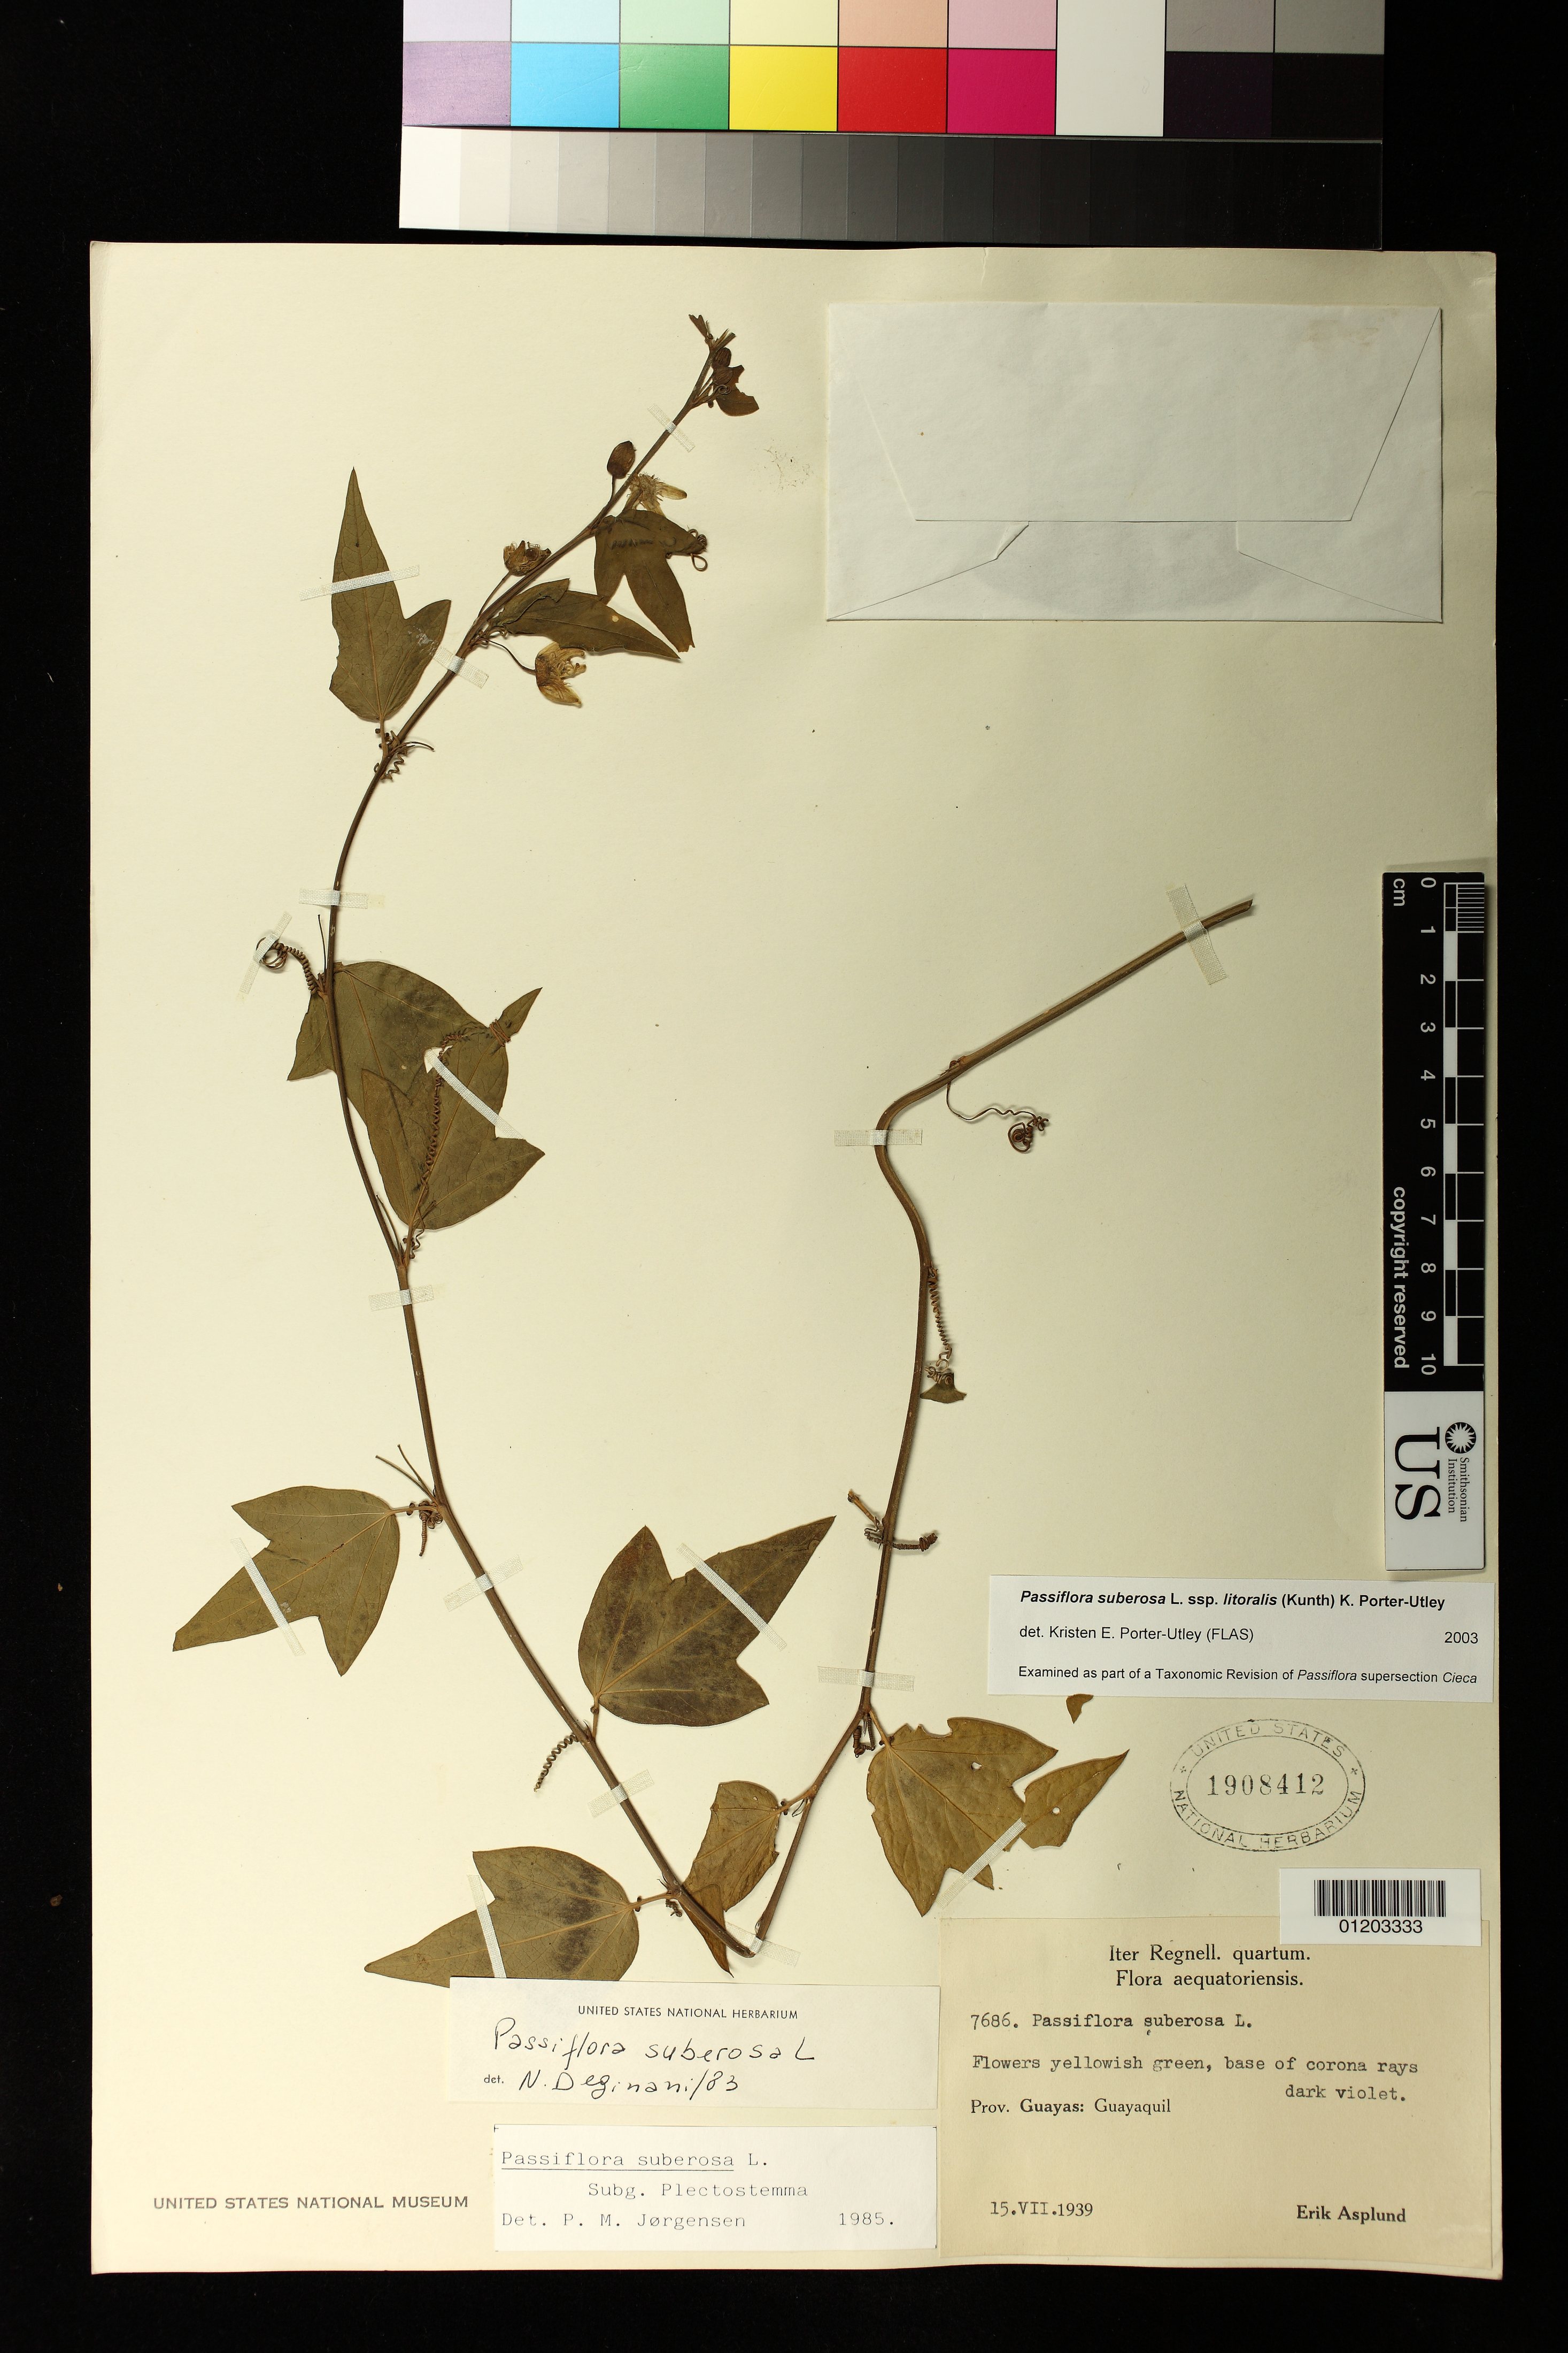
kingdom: Plantae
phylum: Tracheophyta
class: Magnoliopsida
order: Malpighiales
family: Passifloraceae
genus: Passiflora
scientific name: Passiflora suberosa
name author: L.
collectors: E. Asplund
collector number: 7686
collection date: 1939-07-15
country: Ecuador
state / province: Guayas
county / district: Guayaquil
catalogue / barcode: US 1908412